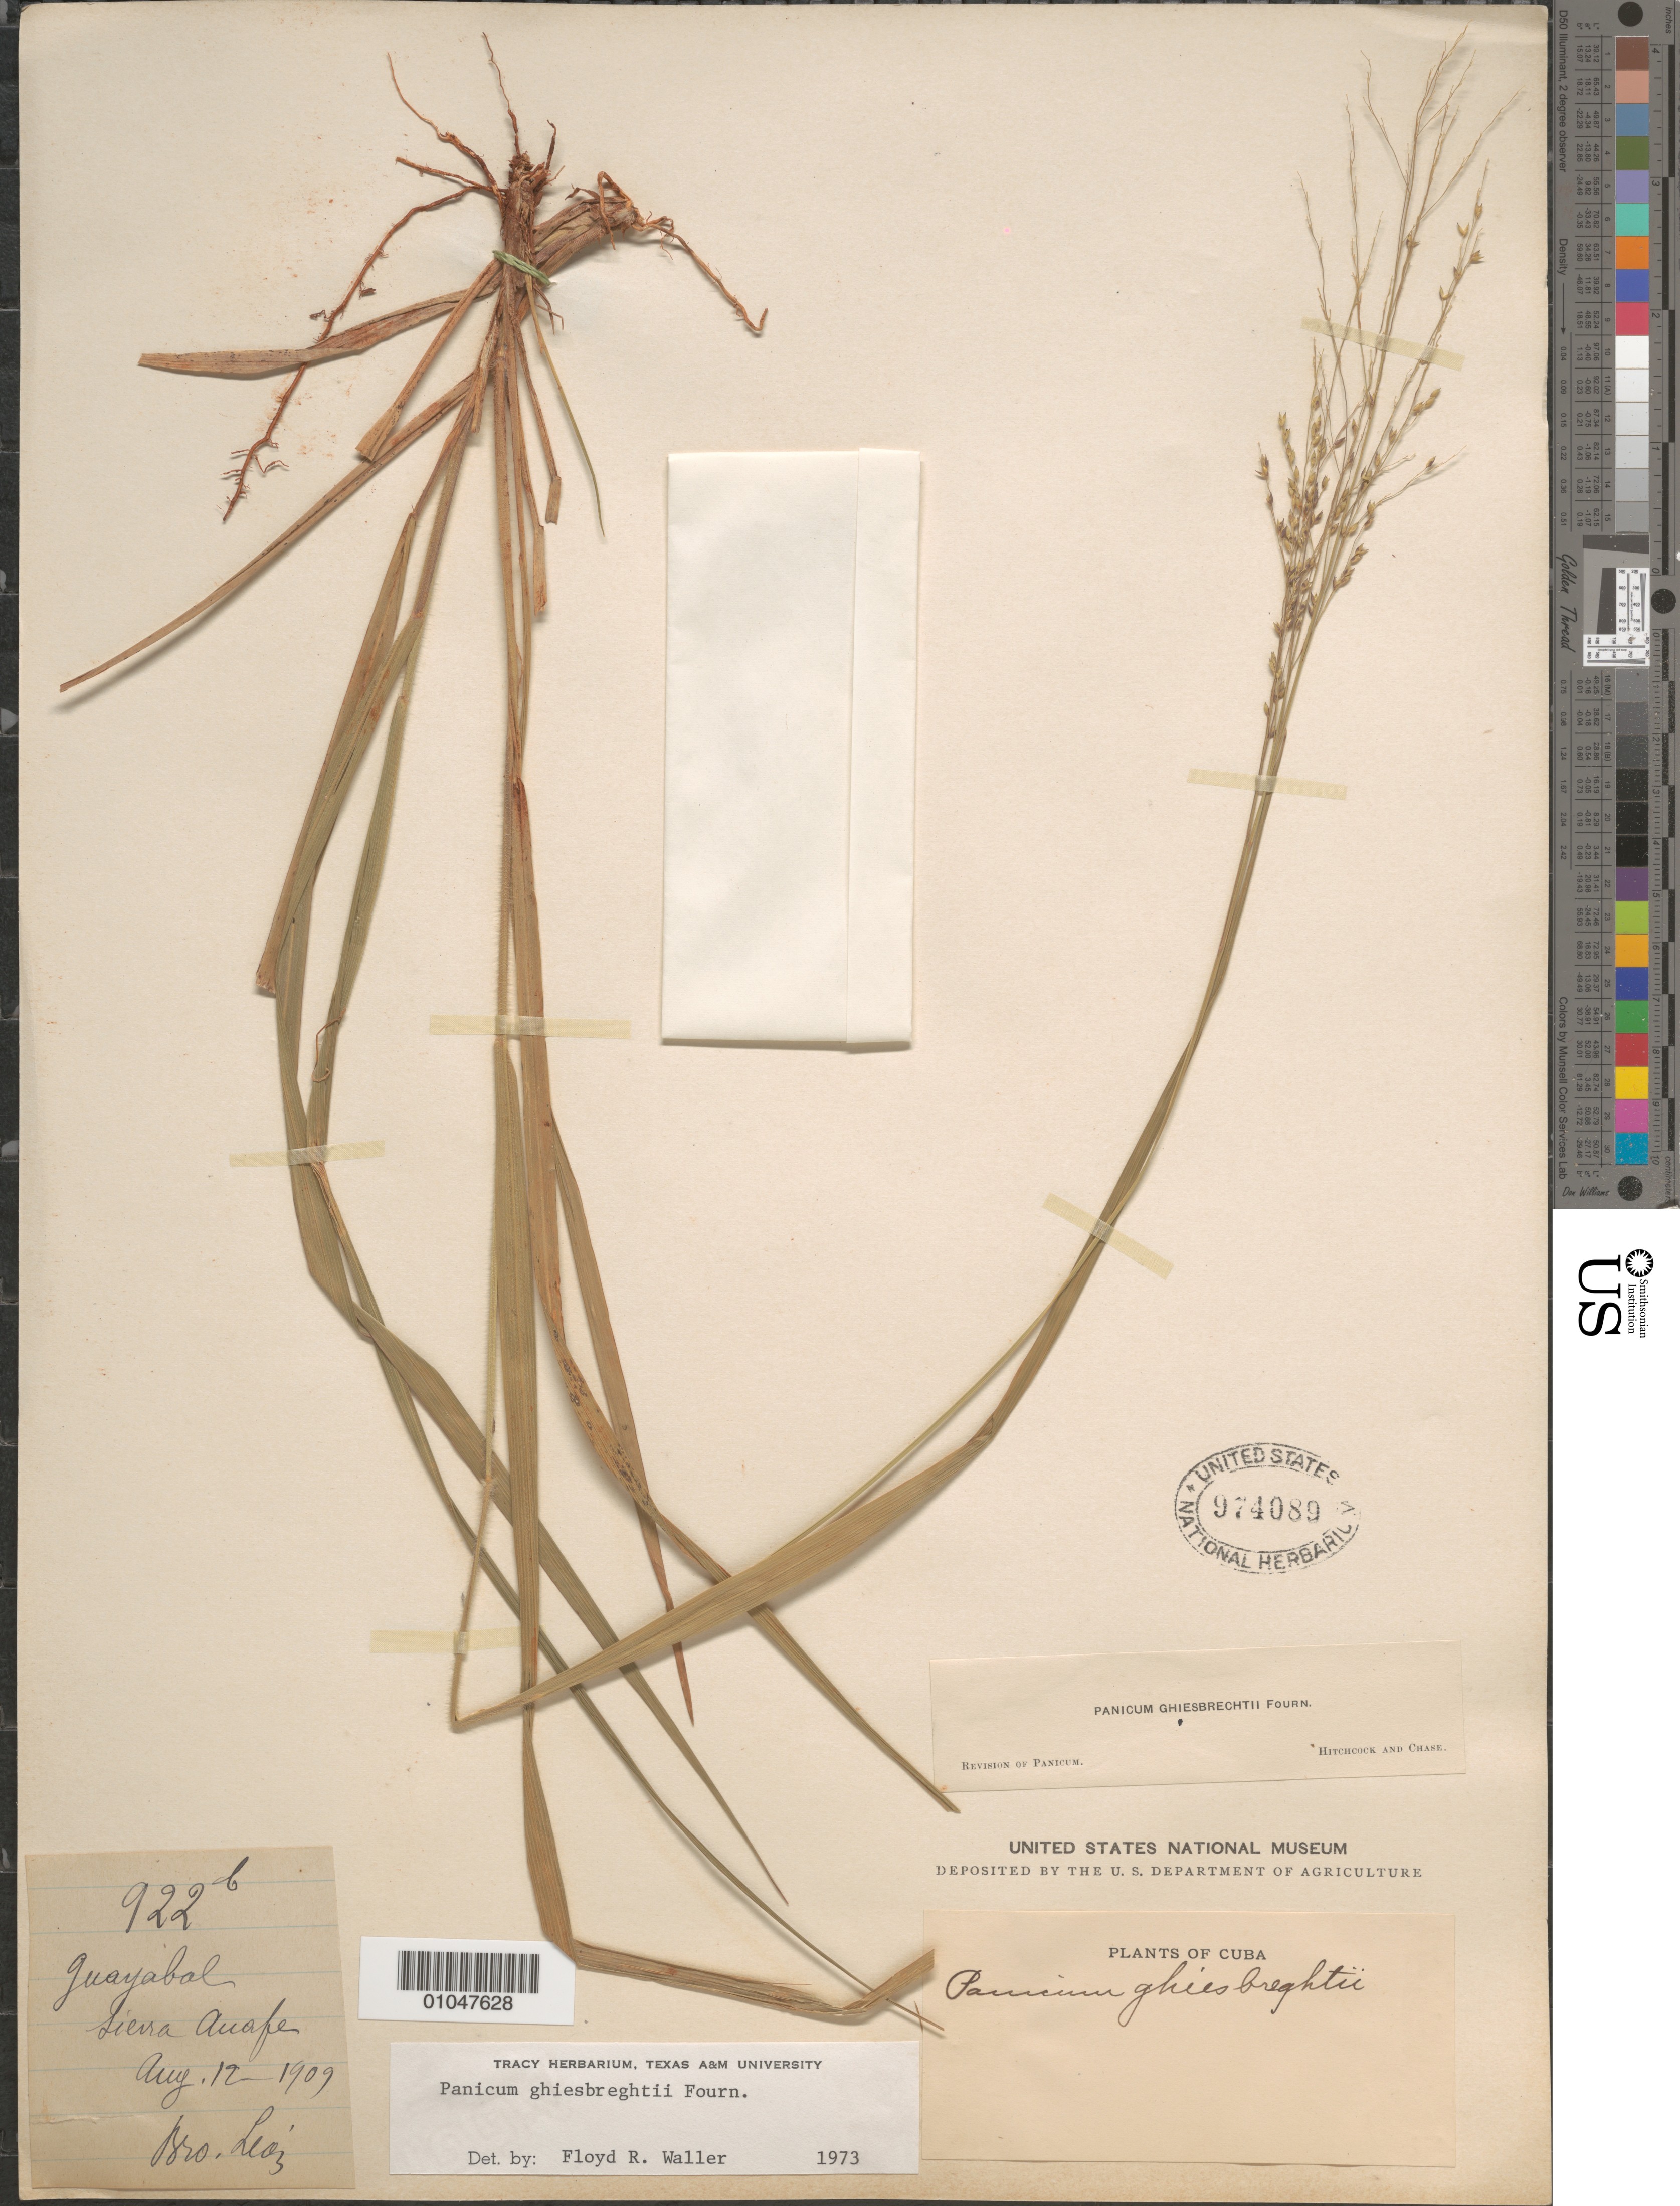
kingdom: Plantae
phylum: Tracheophyta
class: Liliopsida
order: Poales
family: Poaceae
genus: Panicum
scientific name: Panicum ghiesbreghtii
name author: E. Fourn.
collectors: Bro. León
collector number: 922 b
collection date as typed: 12 Aug 1909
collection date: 1909-08-12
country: Cuba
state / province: La Habana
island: Cuba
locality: Sierra Anafe, Guayabal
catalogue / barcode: US 974089